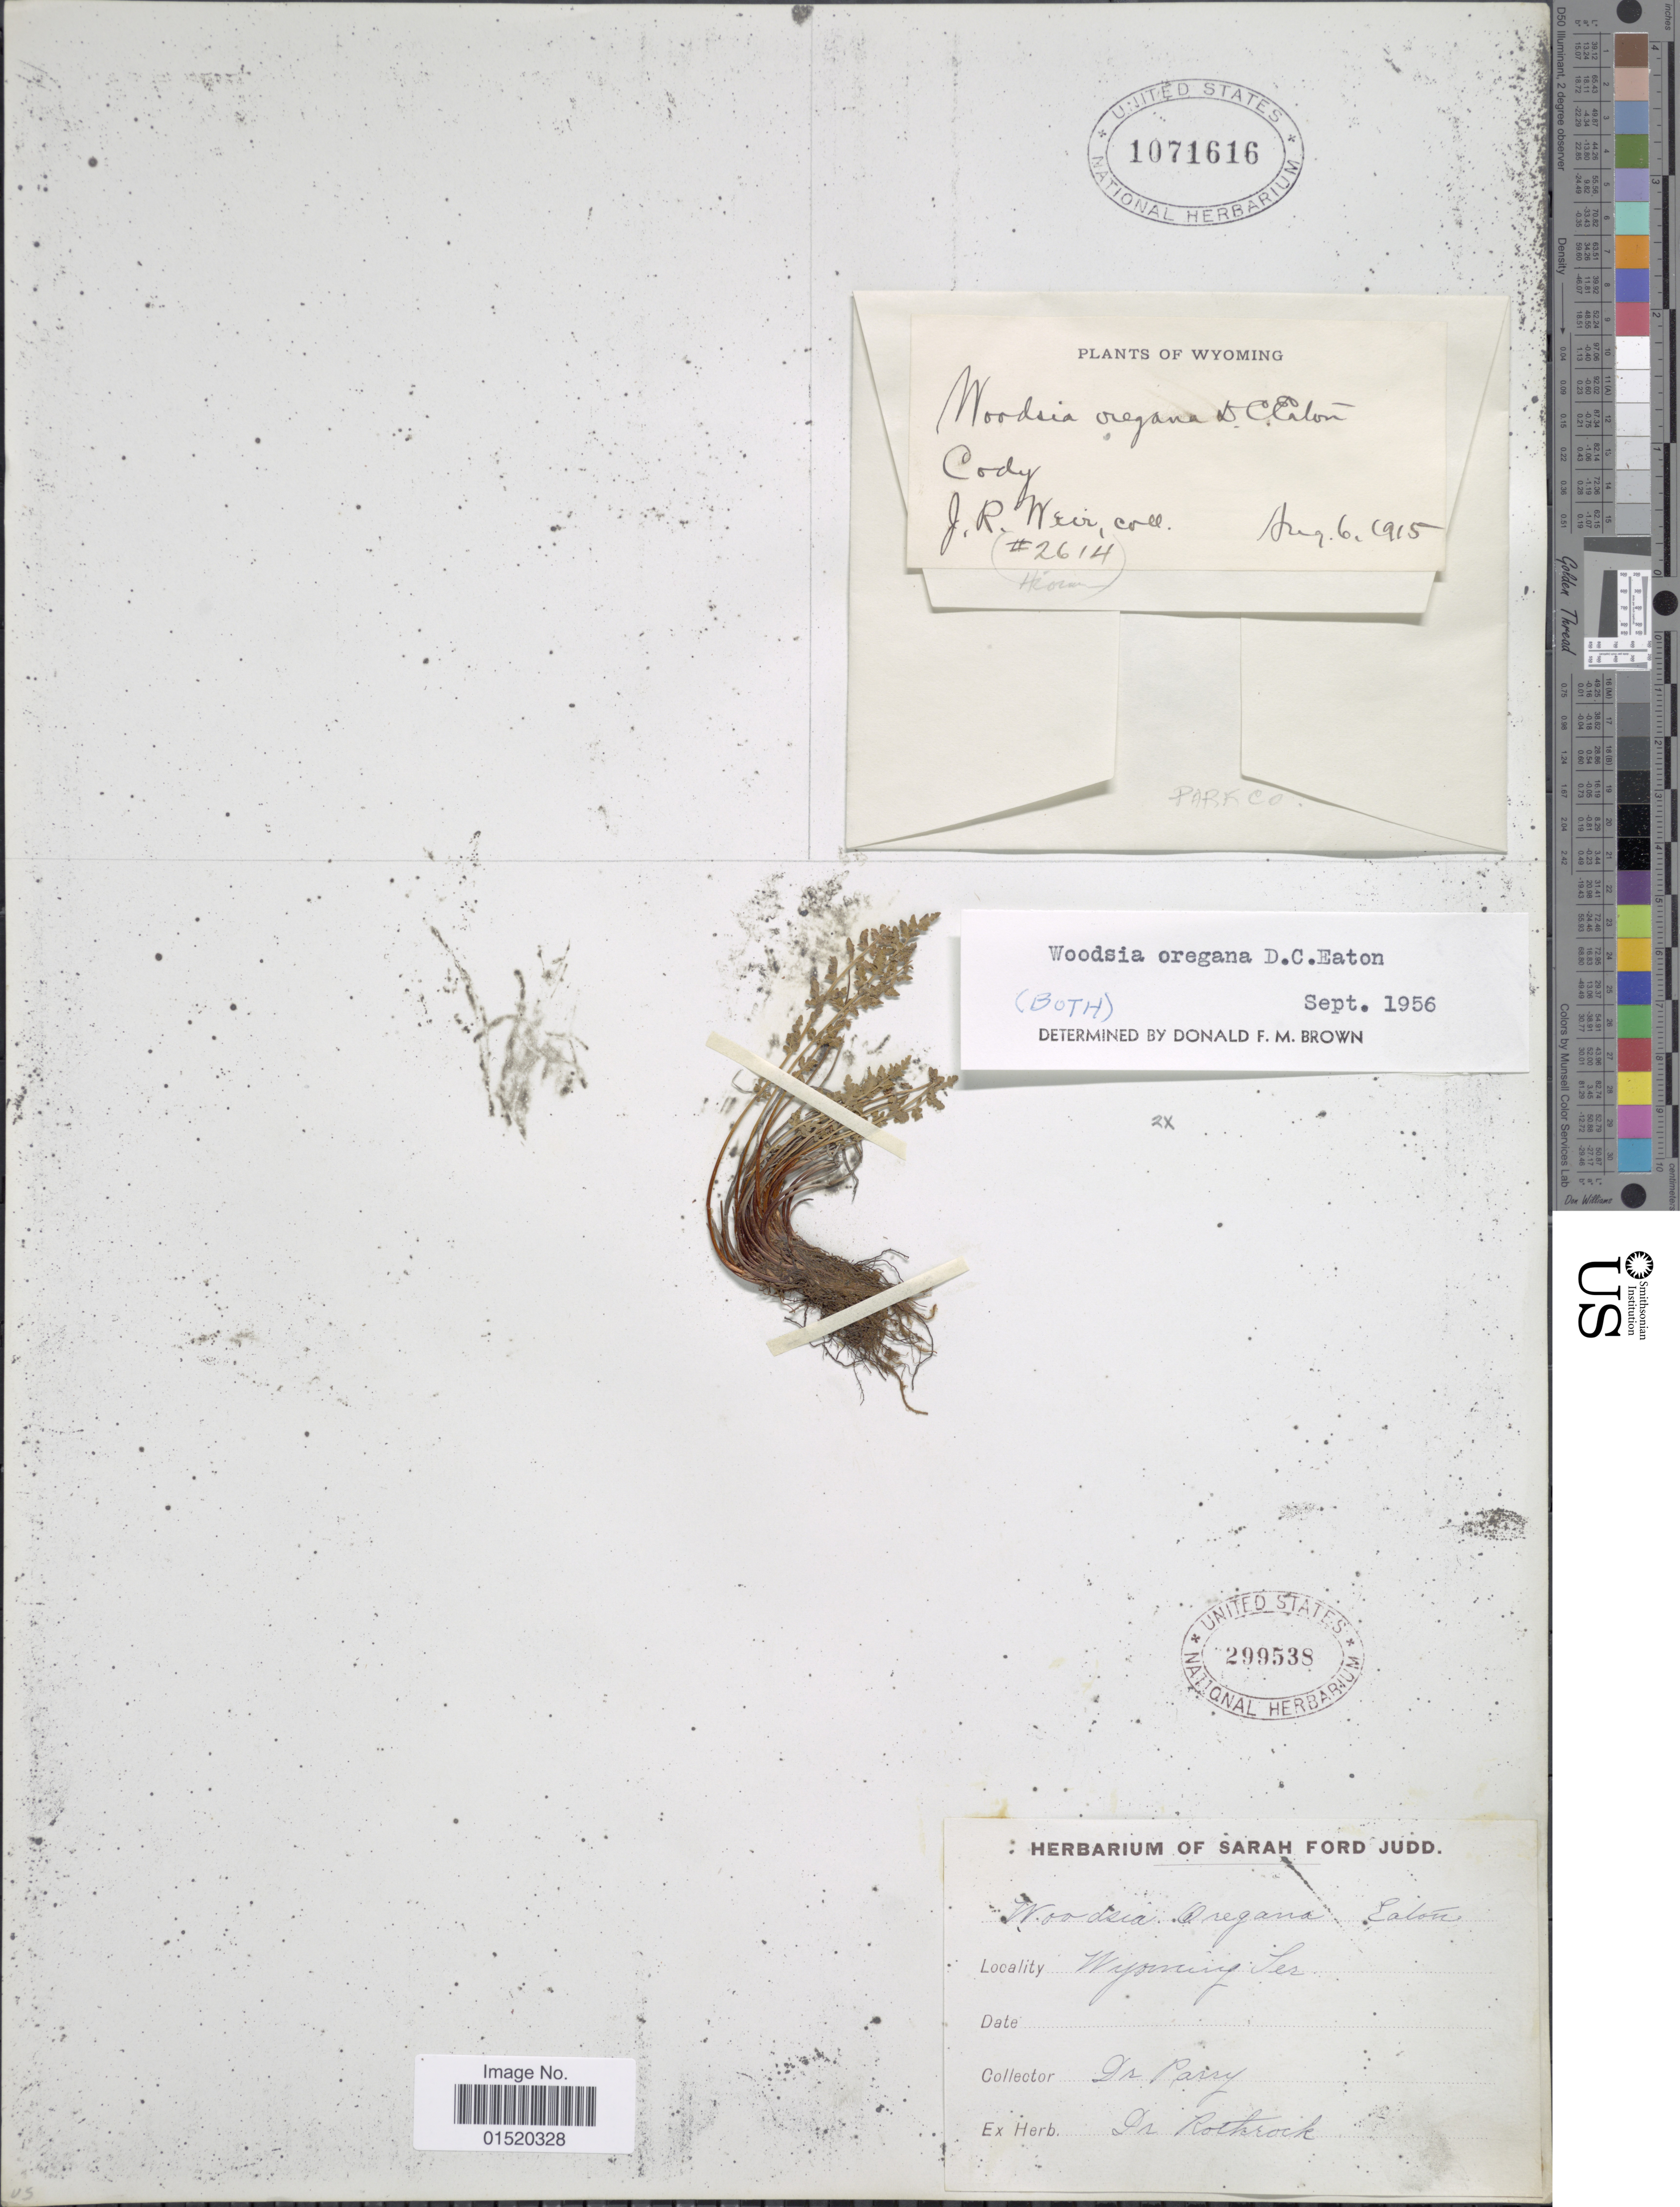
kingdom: Plantae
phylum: Tracheophyta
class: Polypodiopsida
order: Polypodiales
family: Woodsiaceae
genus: Woodsia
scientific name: Woodsia oregana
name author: D.C. Eaton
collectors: Parry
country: United States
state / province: Wyoming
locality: Ser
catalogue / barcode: US 299538